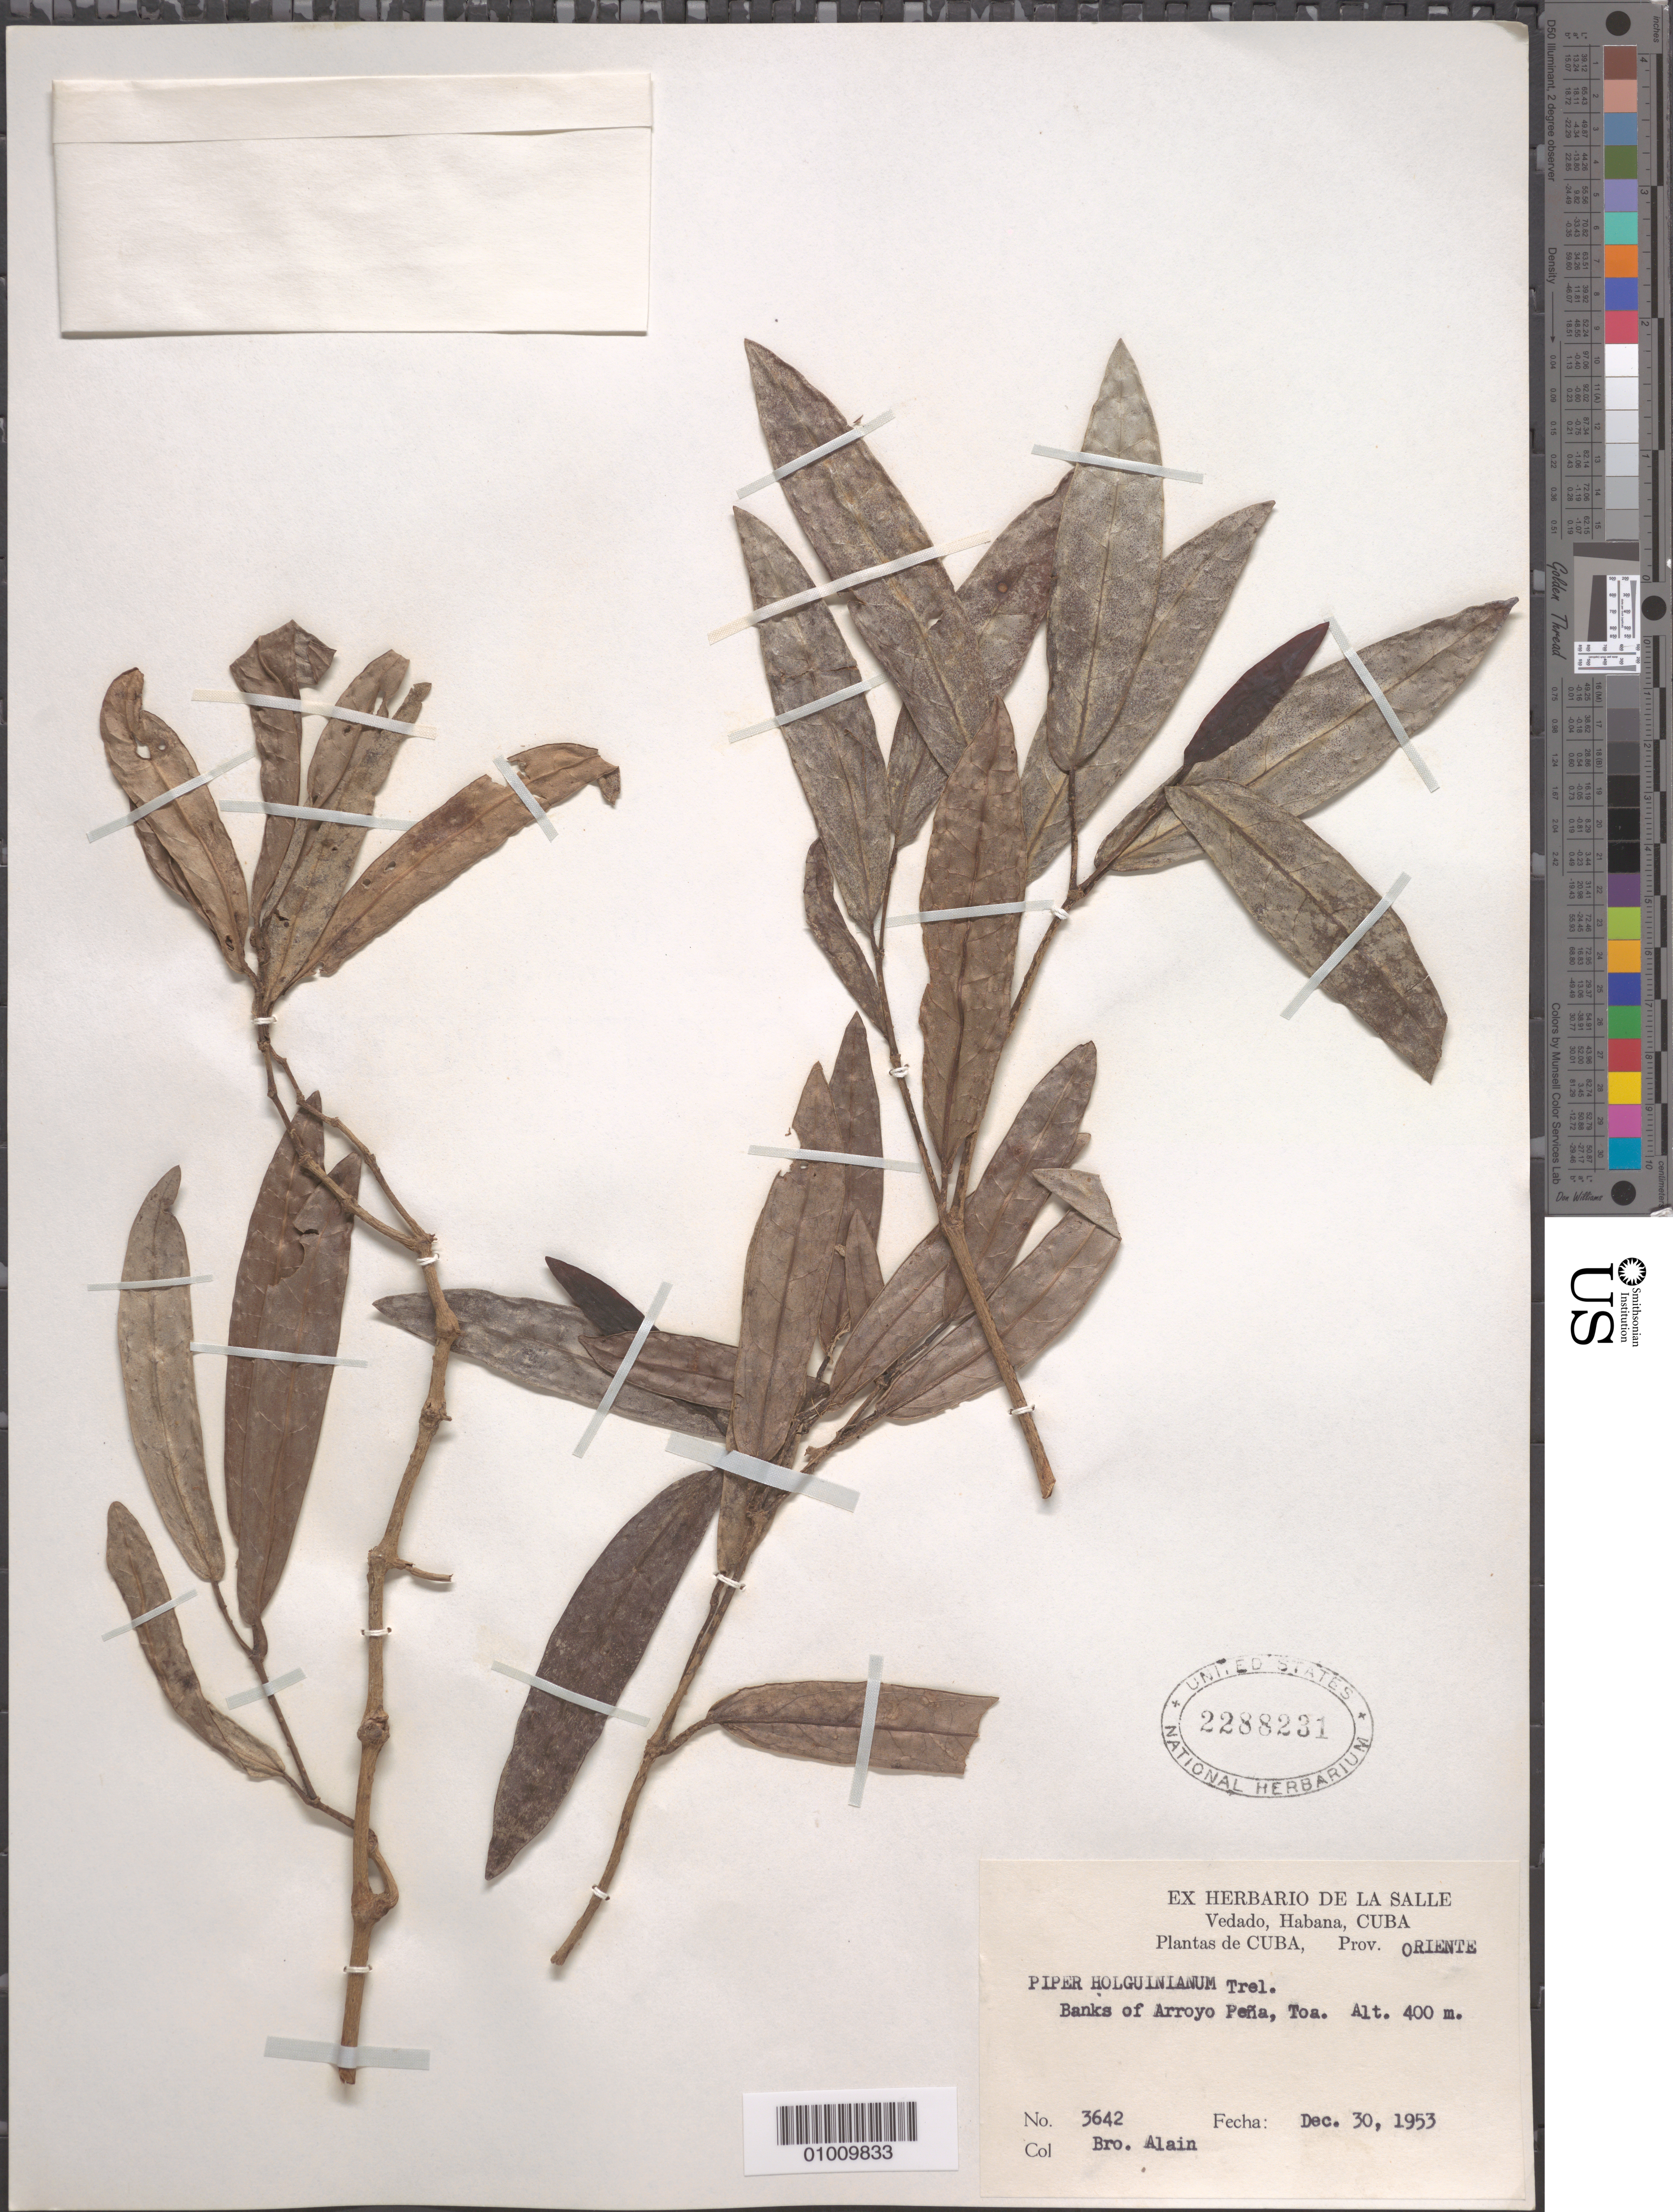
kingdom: Plantae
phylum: Tracheophyta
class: Magnoliopsida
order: Piperales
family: Piperaceae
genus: Piper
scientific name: Piper holguinianum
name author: Trel.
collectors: A. H. Liogier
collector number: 3642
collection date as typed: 30 Dec 1953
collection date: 1953-12-30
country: Cuba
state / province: Oriente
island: Cuba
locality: Banks of Arroyo Pefia, Toa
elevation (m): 400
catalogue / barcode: US 2288231